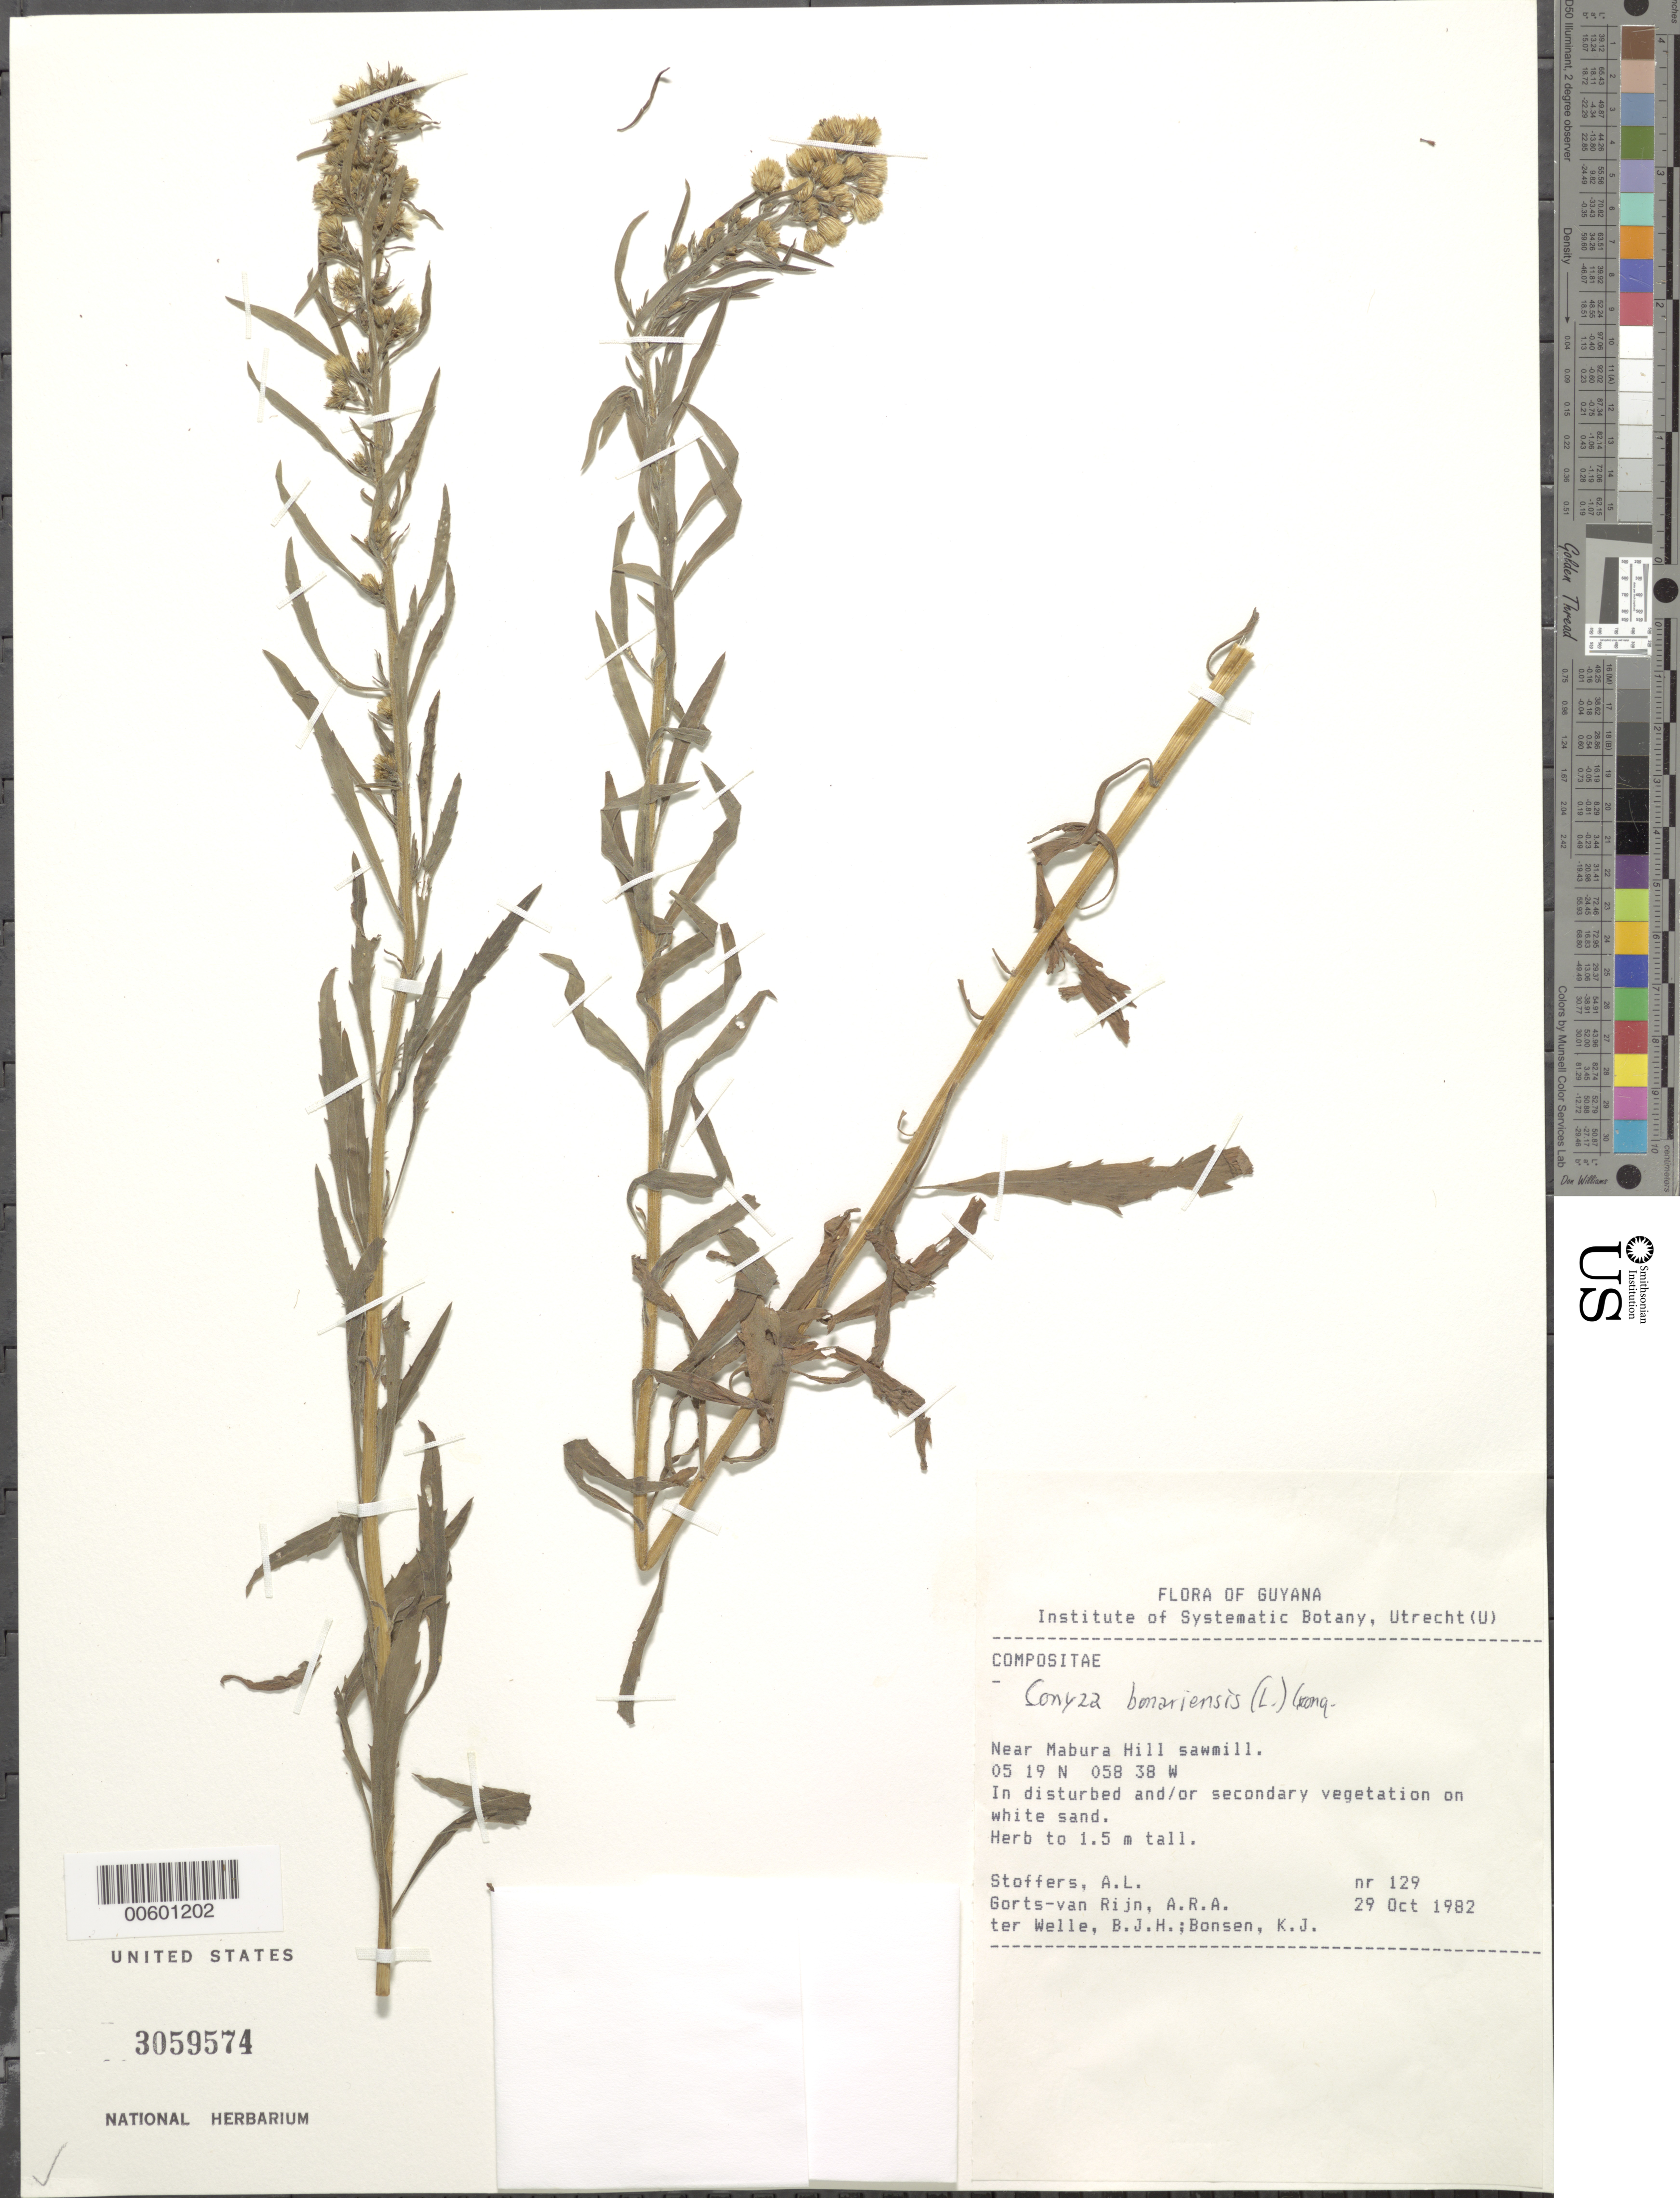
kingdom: Plantae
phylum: Tracheophyta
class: Magnoliopsida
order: Asterales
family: Asteraceae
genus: Conyza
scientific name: Conyza bonariensis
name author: (L.) Cronq.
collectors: A. Stoffers, A. .R. A. Görts-van Rijn, B. Welle & K. Bonsen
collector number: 129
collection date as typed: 29-Oct-82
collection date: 1982-10-29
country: Guyana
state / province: U. Demerara-Berbice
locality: Mabura Hill, near sawmill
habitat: Disturbed forest on white sand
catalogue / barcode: US 3059574